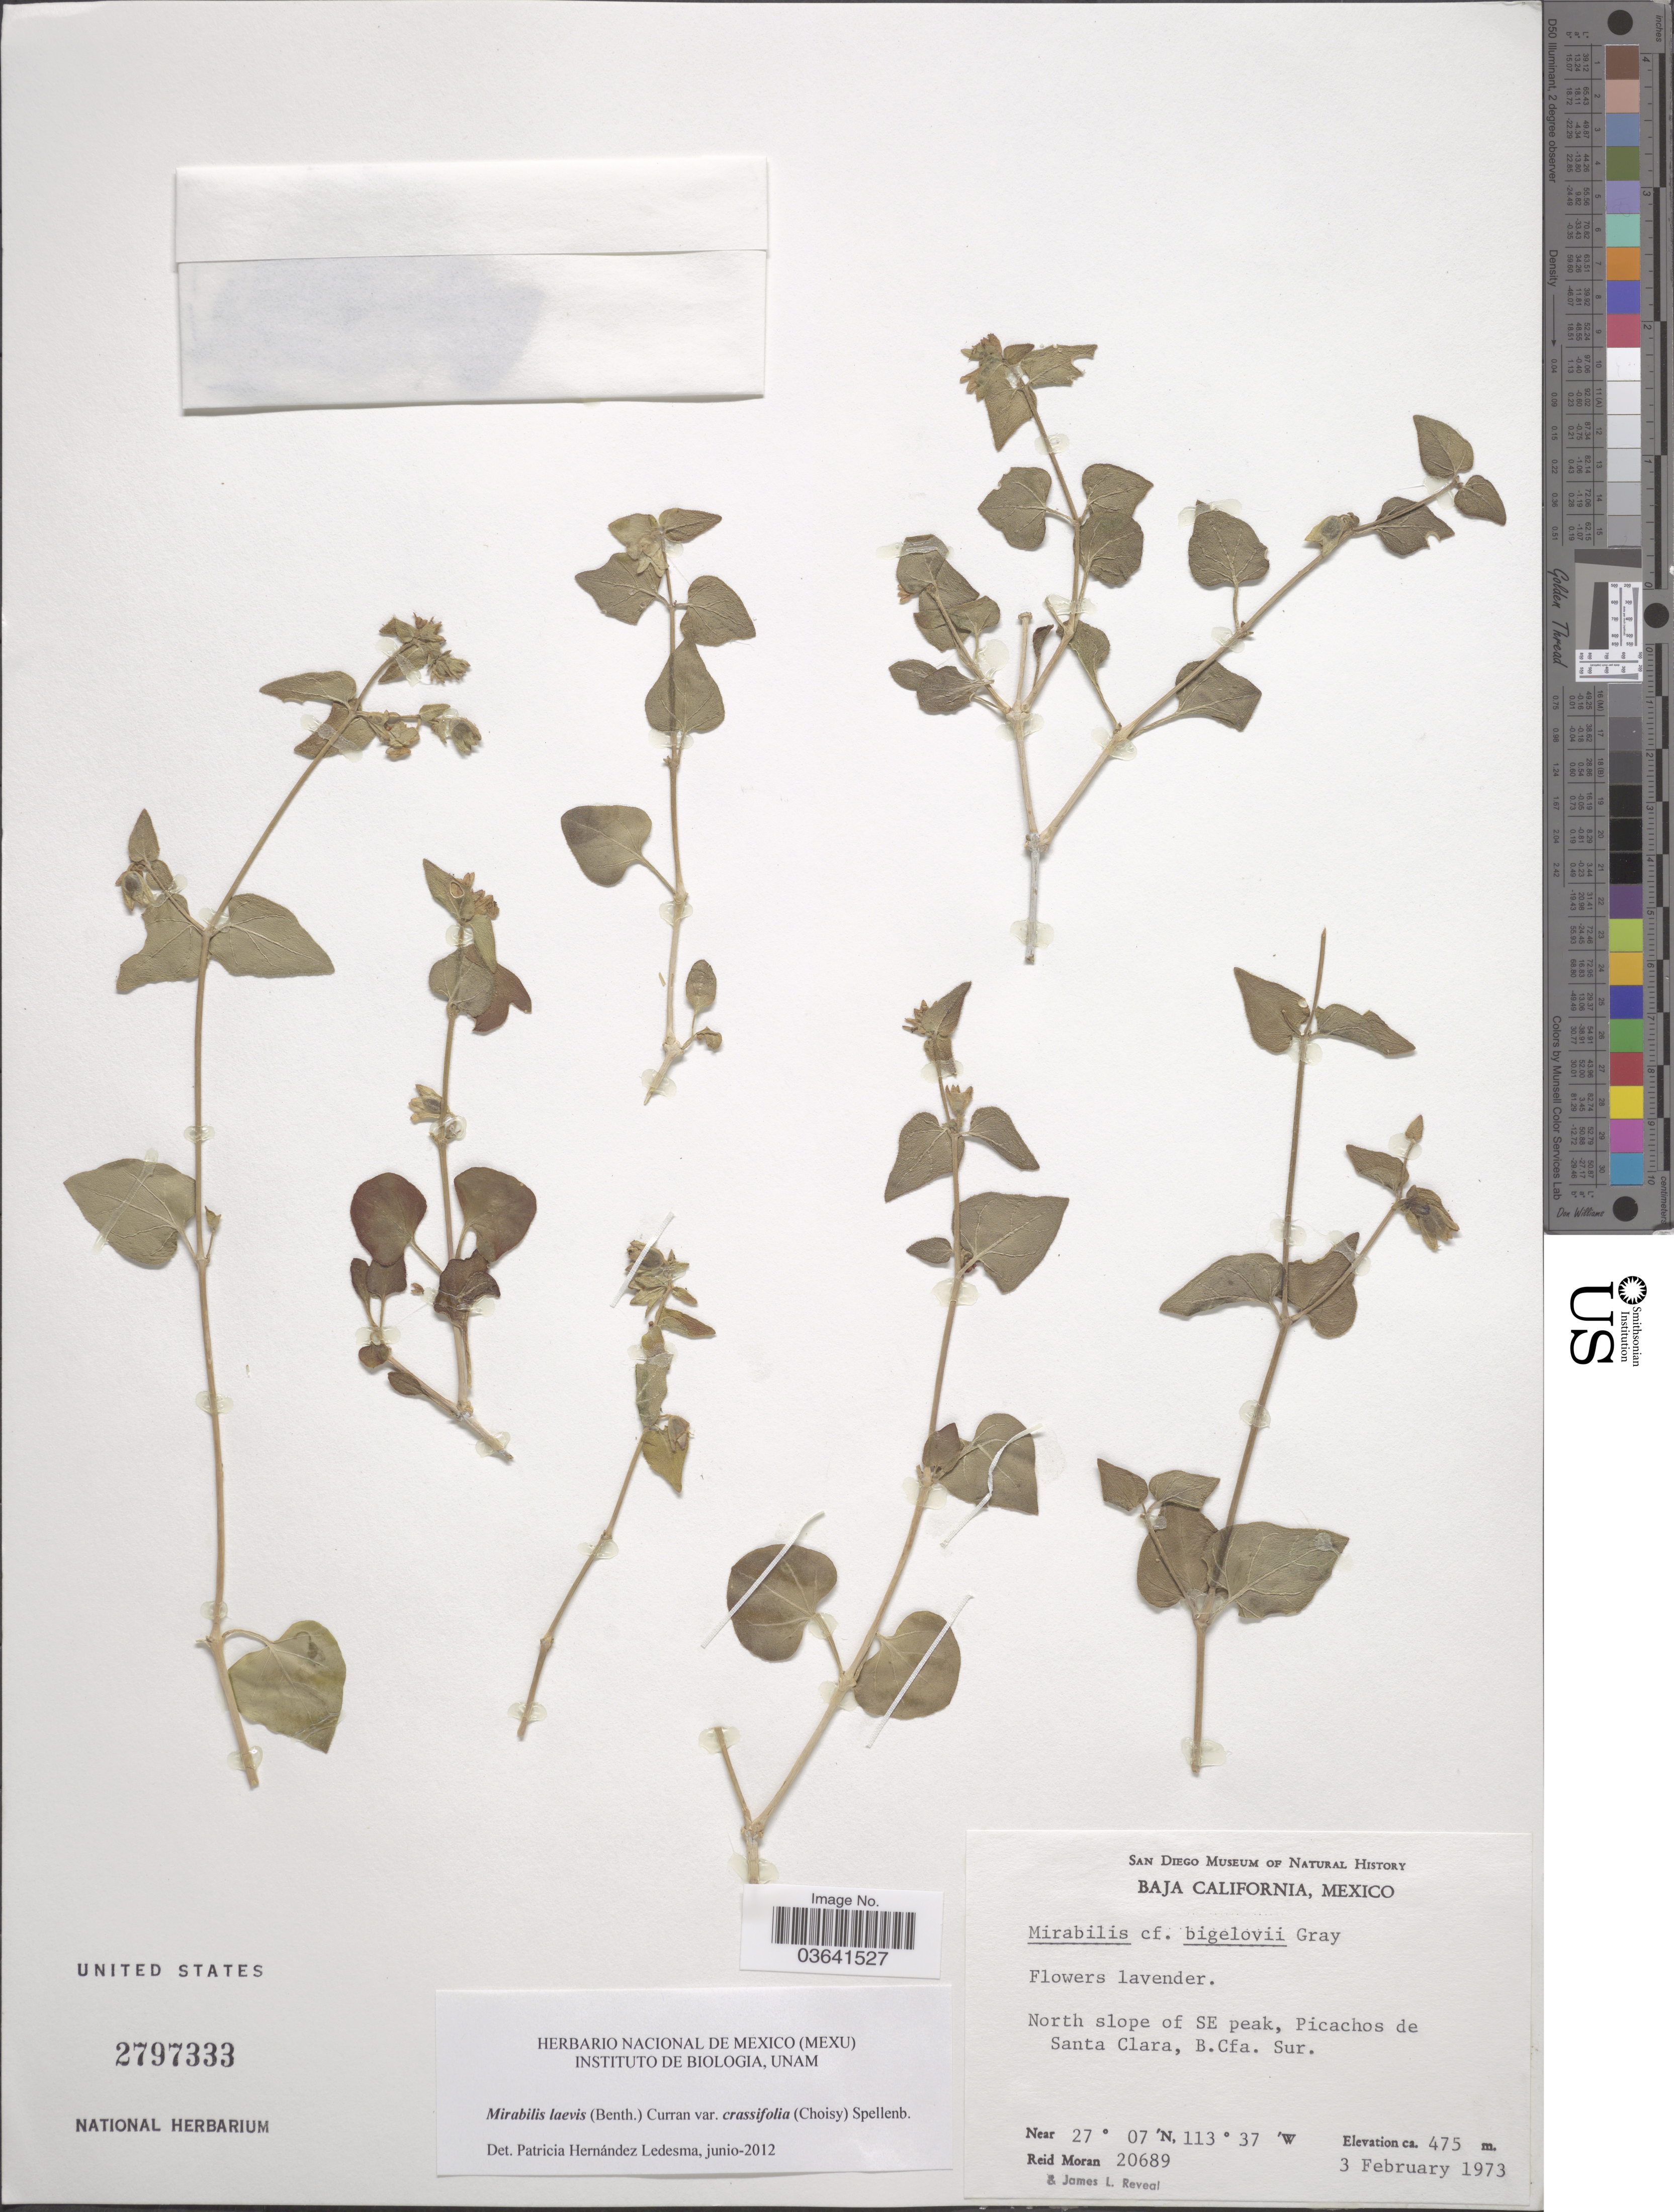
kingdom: Plantae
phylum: Tracheophyta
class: Magnoliopsida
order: Caryophyllales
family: Nyctaginaceae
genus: Mirabilis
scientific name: Mirabilis laevis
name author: (Benth.) Curran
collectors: R. Moran & J. L. Reveal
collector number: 20689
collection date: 1973-02-03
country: Mexico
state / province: Baja California Sur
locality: North slope of SE peak, Picachos de Santa Clara, B.Cfa. Sur.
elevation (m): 475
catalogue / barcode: US 2797333